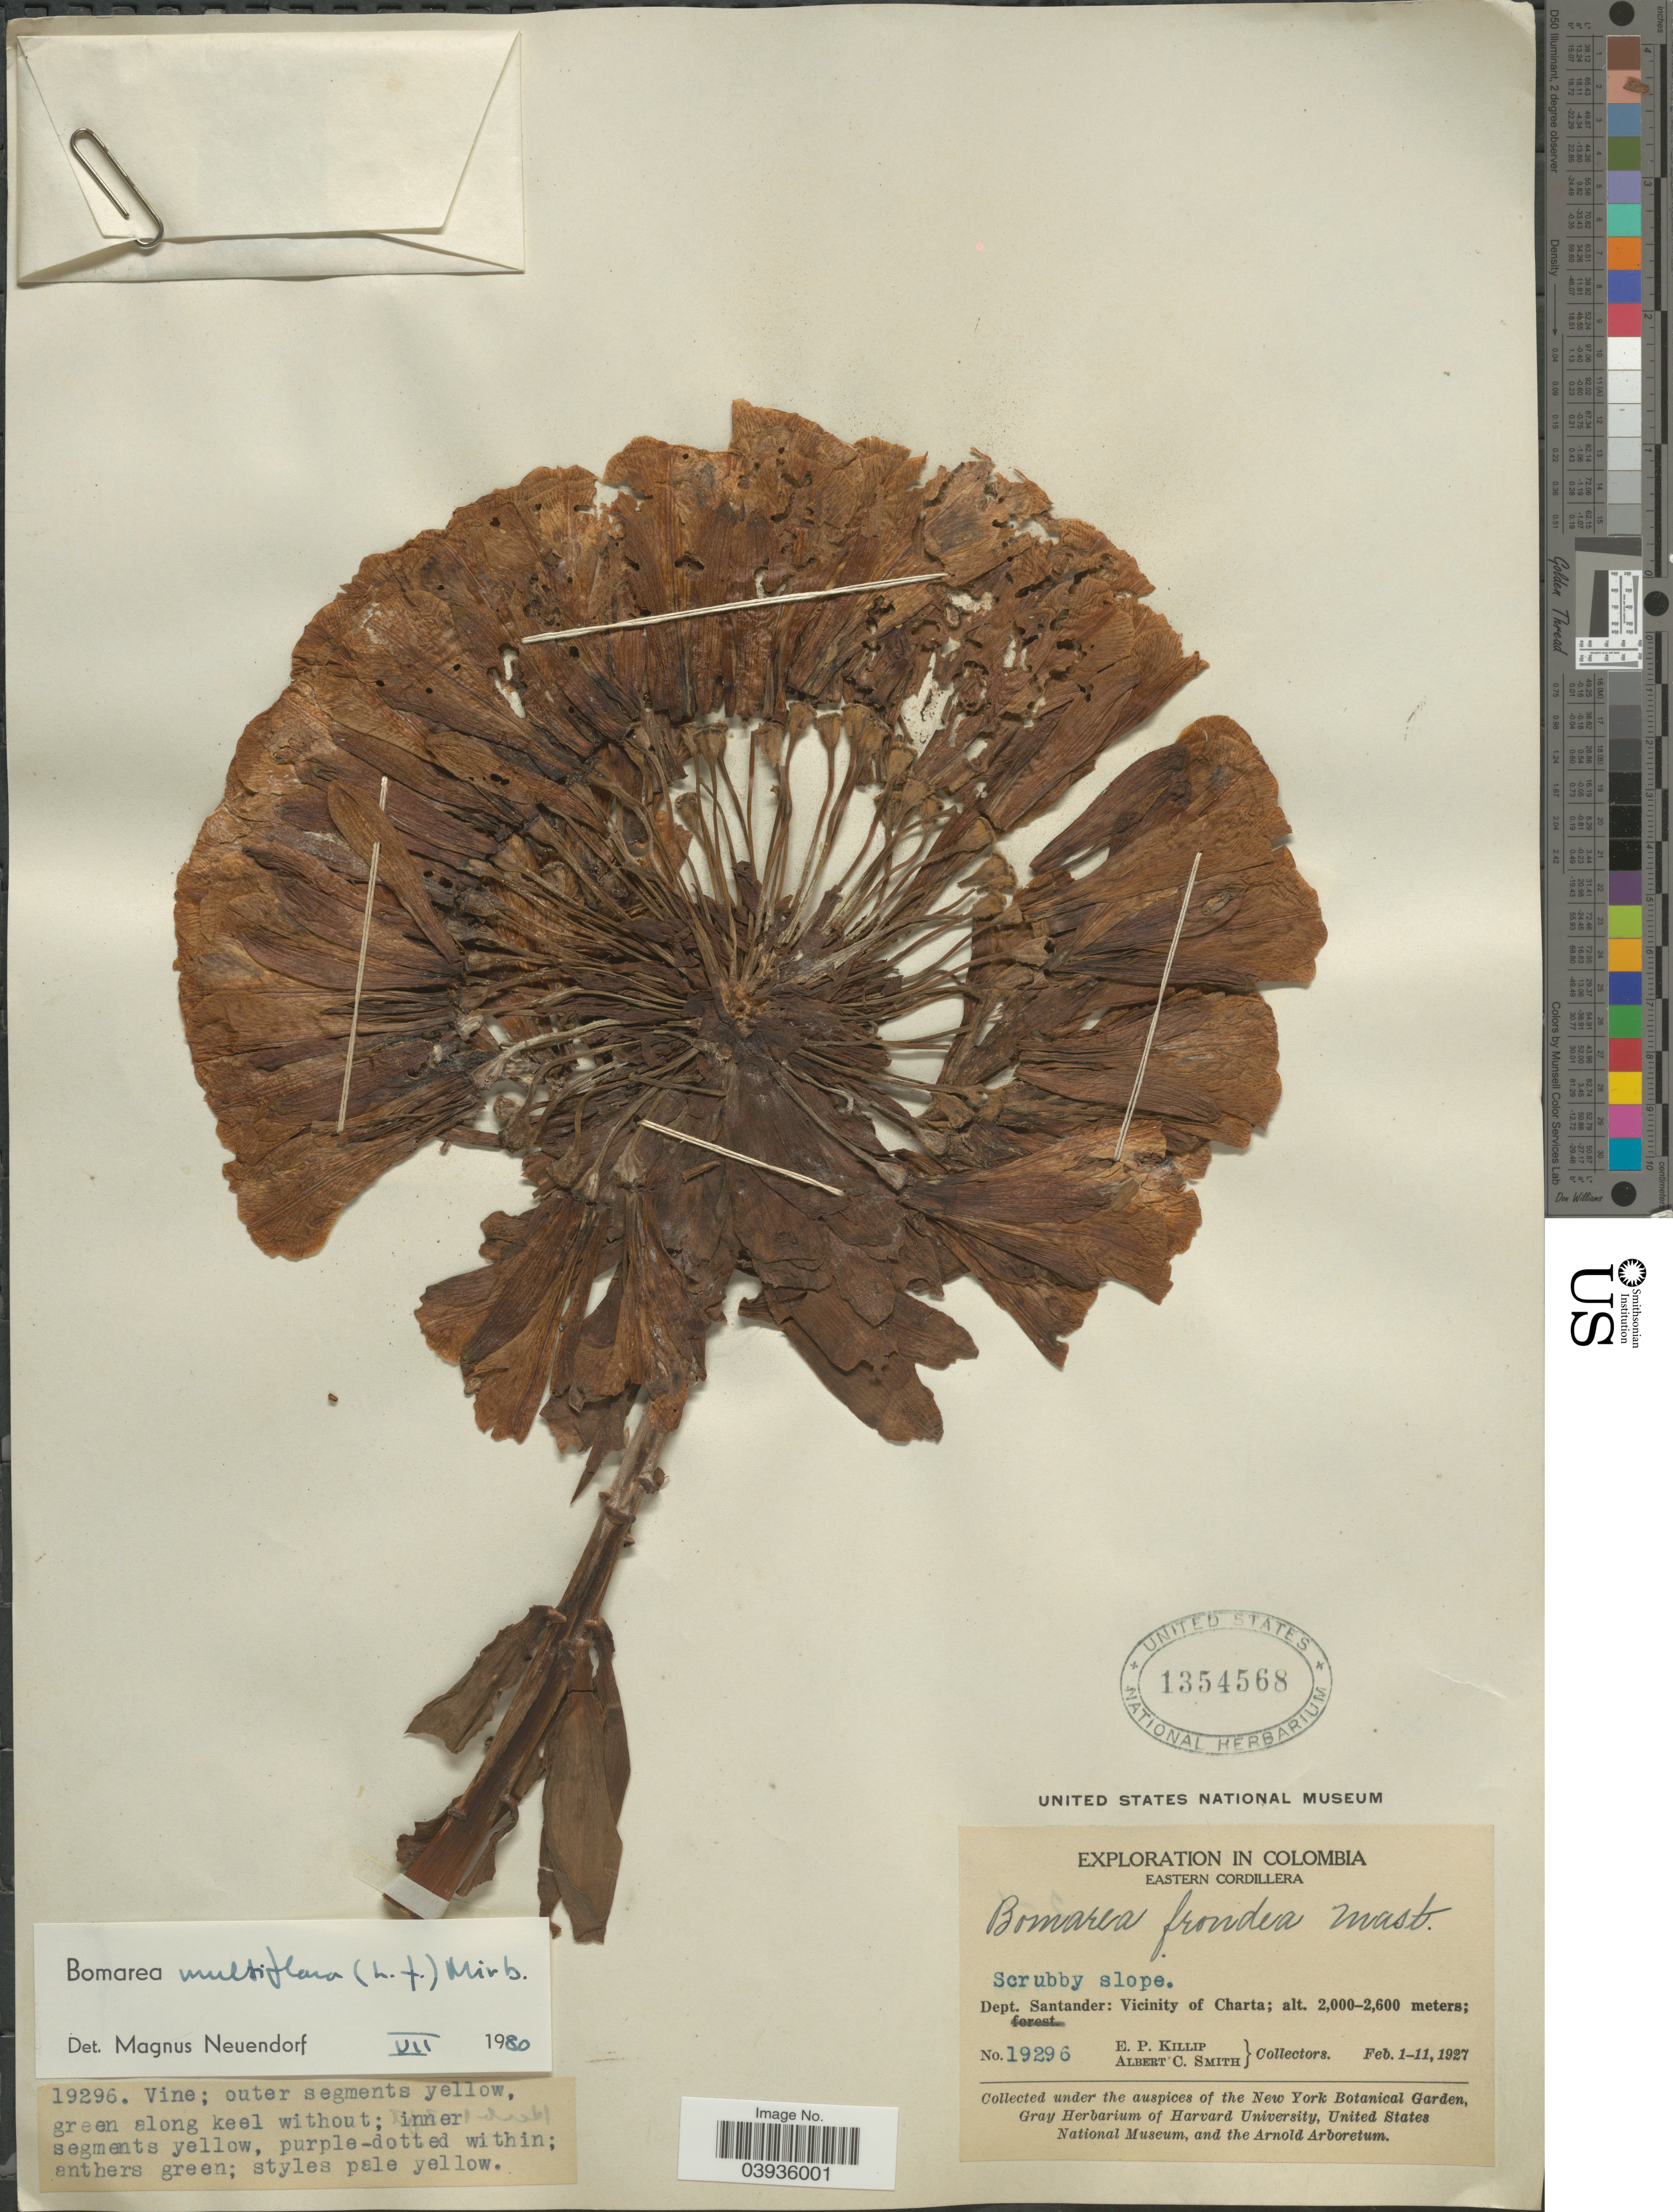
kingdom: Plantae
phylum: Tracheophyta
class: Liliopsida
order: Liliales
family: Alstroemeriaceae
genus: Bomarea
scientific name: Bomarea multiflora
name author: (L. f.) Mirb.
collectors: E. P. Killip & A. C. Smith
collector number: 19296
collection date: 1927-02-01/1927-02-11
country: Colombia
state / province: Santander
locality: Eastern Cordillera. Dept. Santander: Vicinity of Charta.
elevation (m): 2000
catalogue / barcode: US 1354568